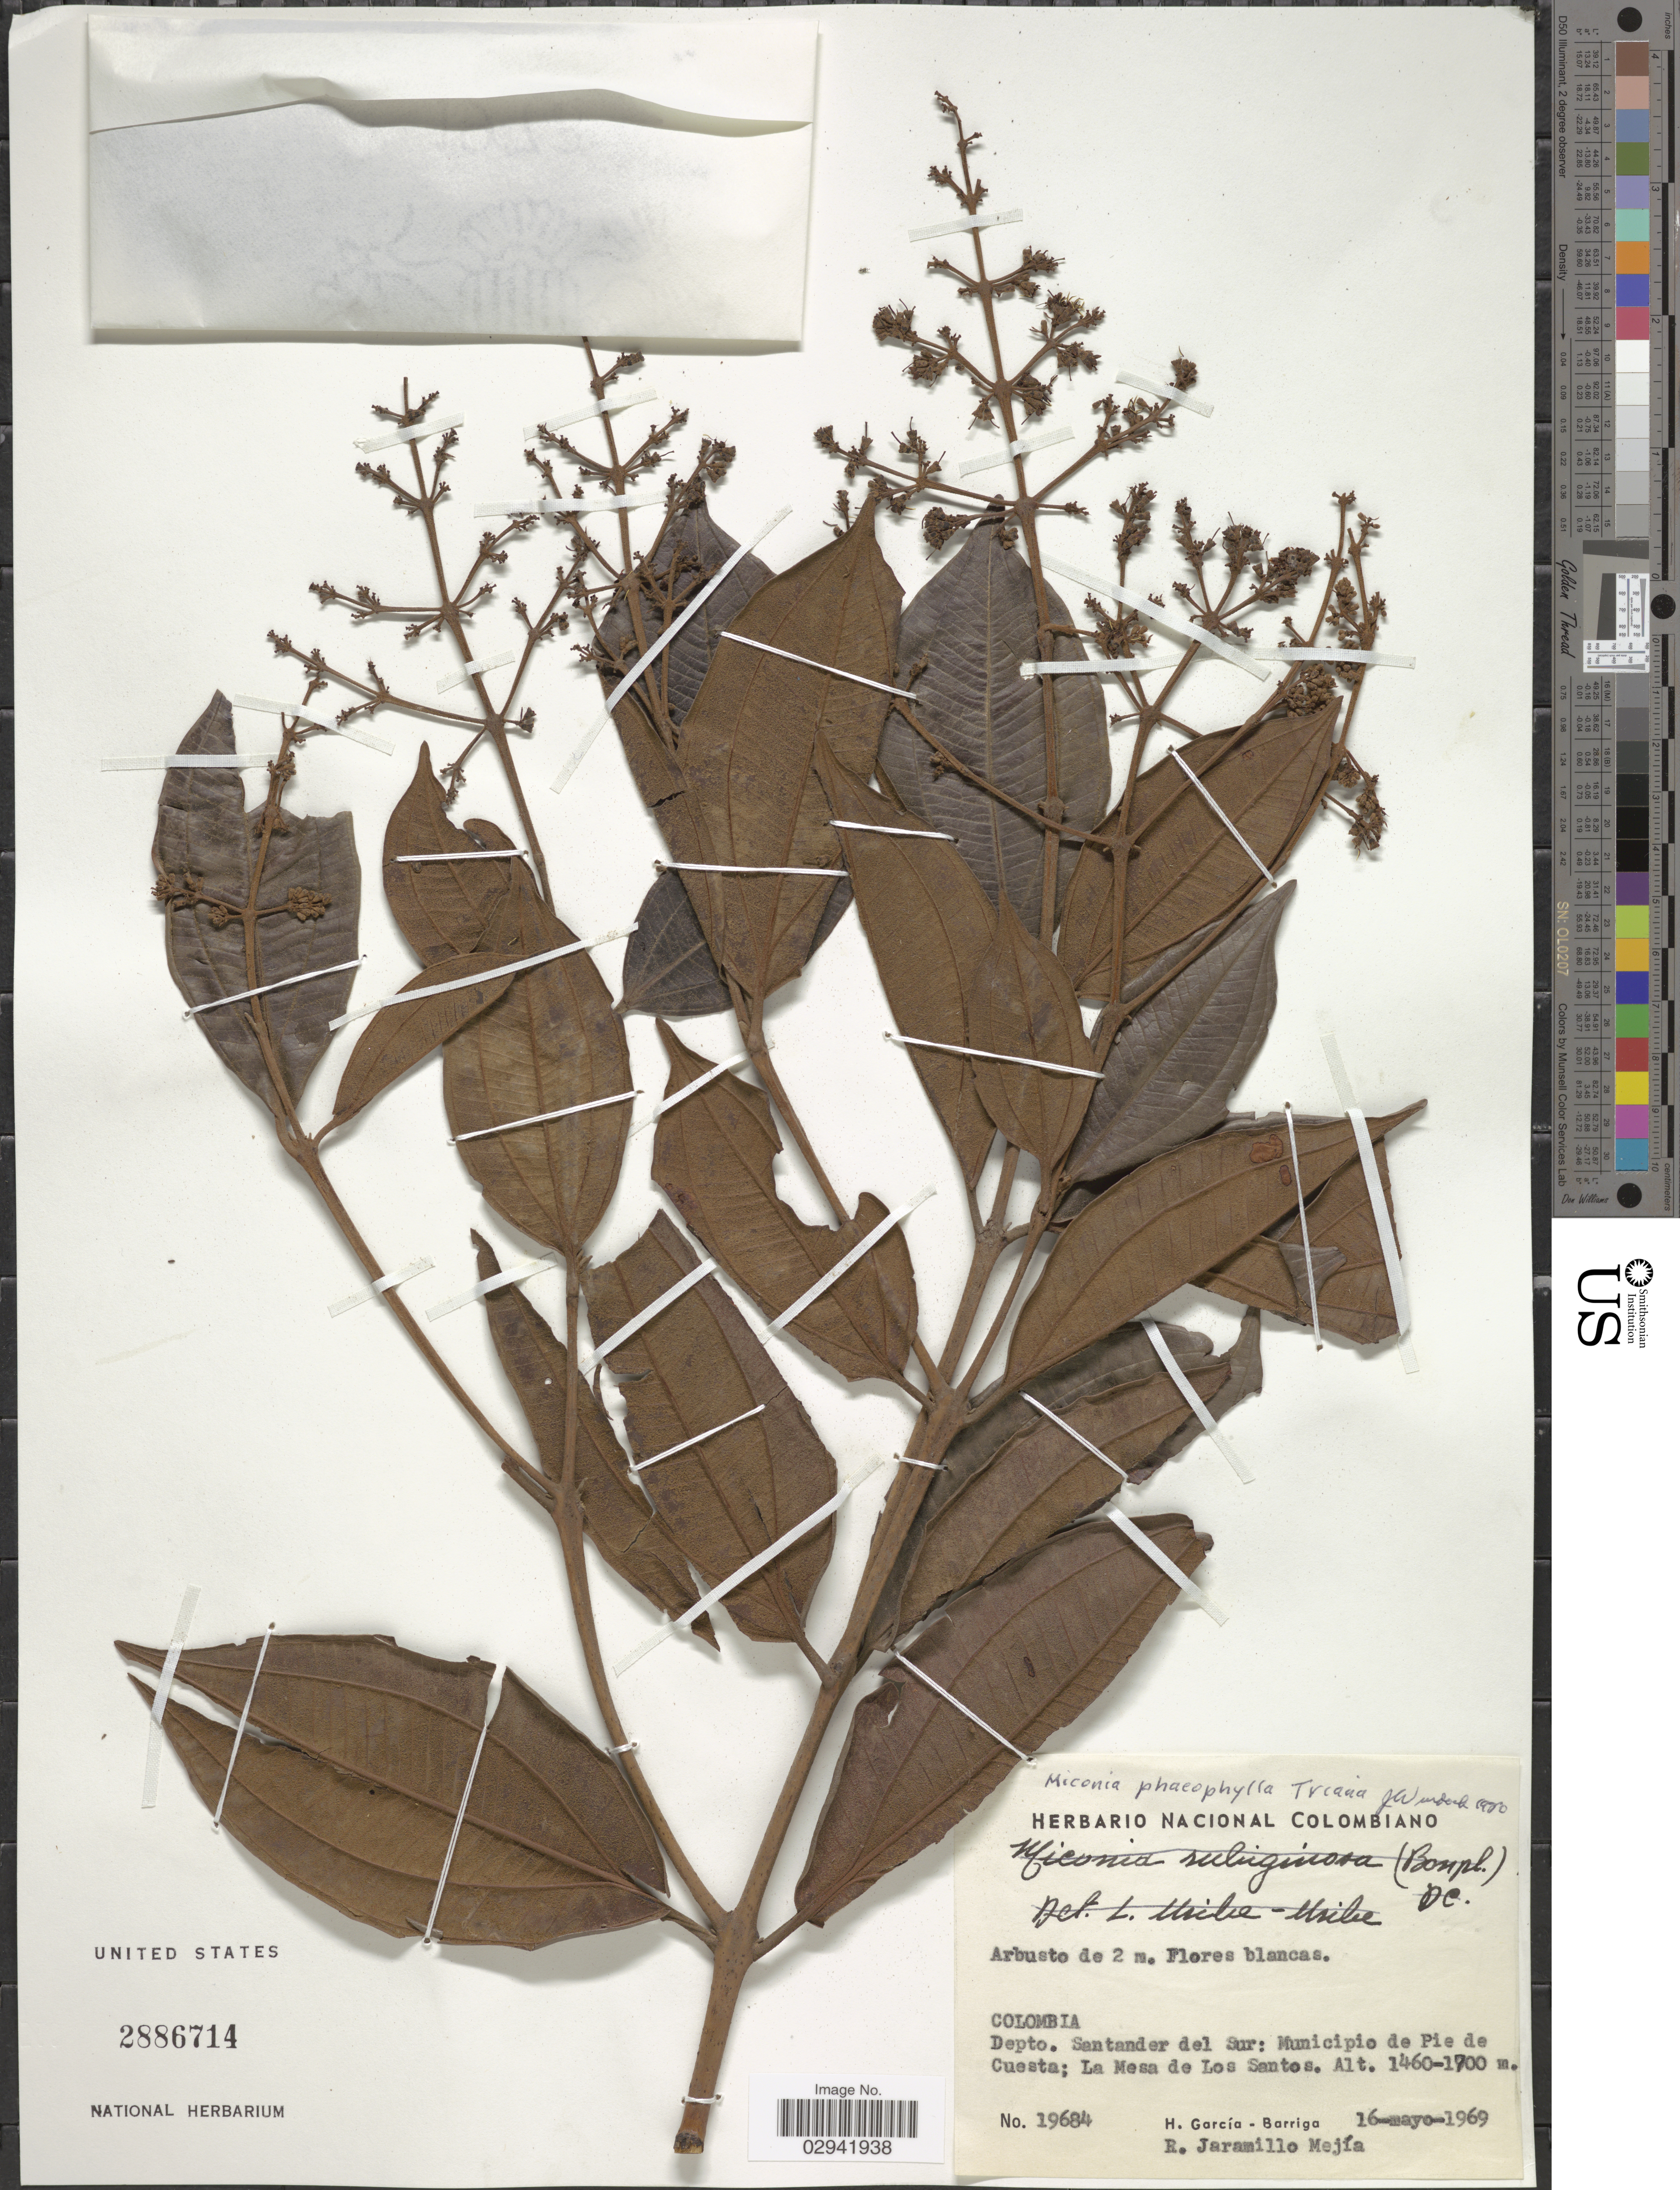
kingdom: Plantae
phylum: Tracheophyta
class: Magnoliopsida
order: Myrtales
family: Melastomataceae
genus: Miconia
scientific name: Miconia phaeophylla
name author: Triana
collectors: H. García Barriga & R. Jaramillo M.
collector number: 19684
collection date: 1969-05-16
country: Colombia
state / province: Santander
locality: Depto. Santander del Sur: Municipio de Pie de Cuesta; La Mesa de Los Santos.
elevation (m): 1460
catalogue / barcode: US 2886714